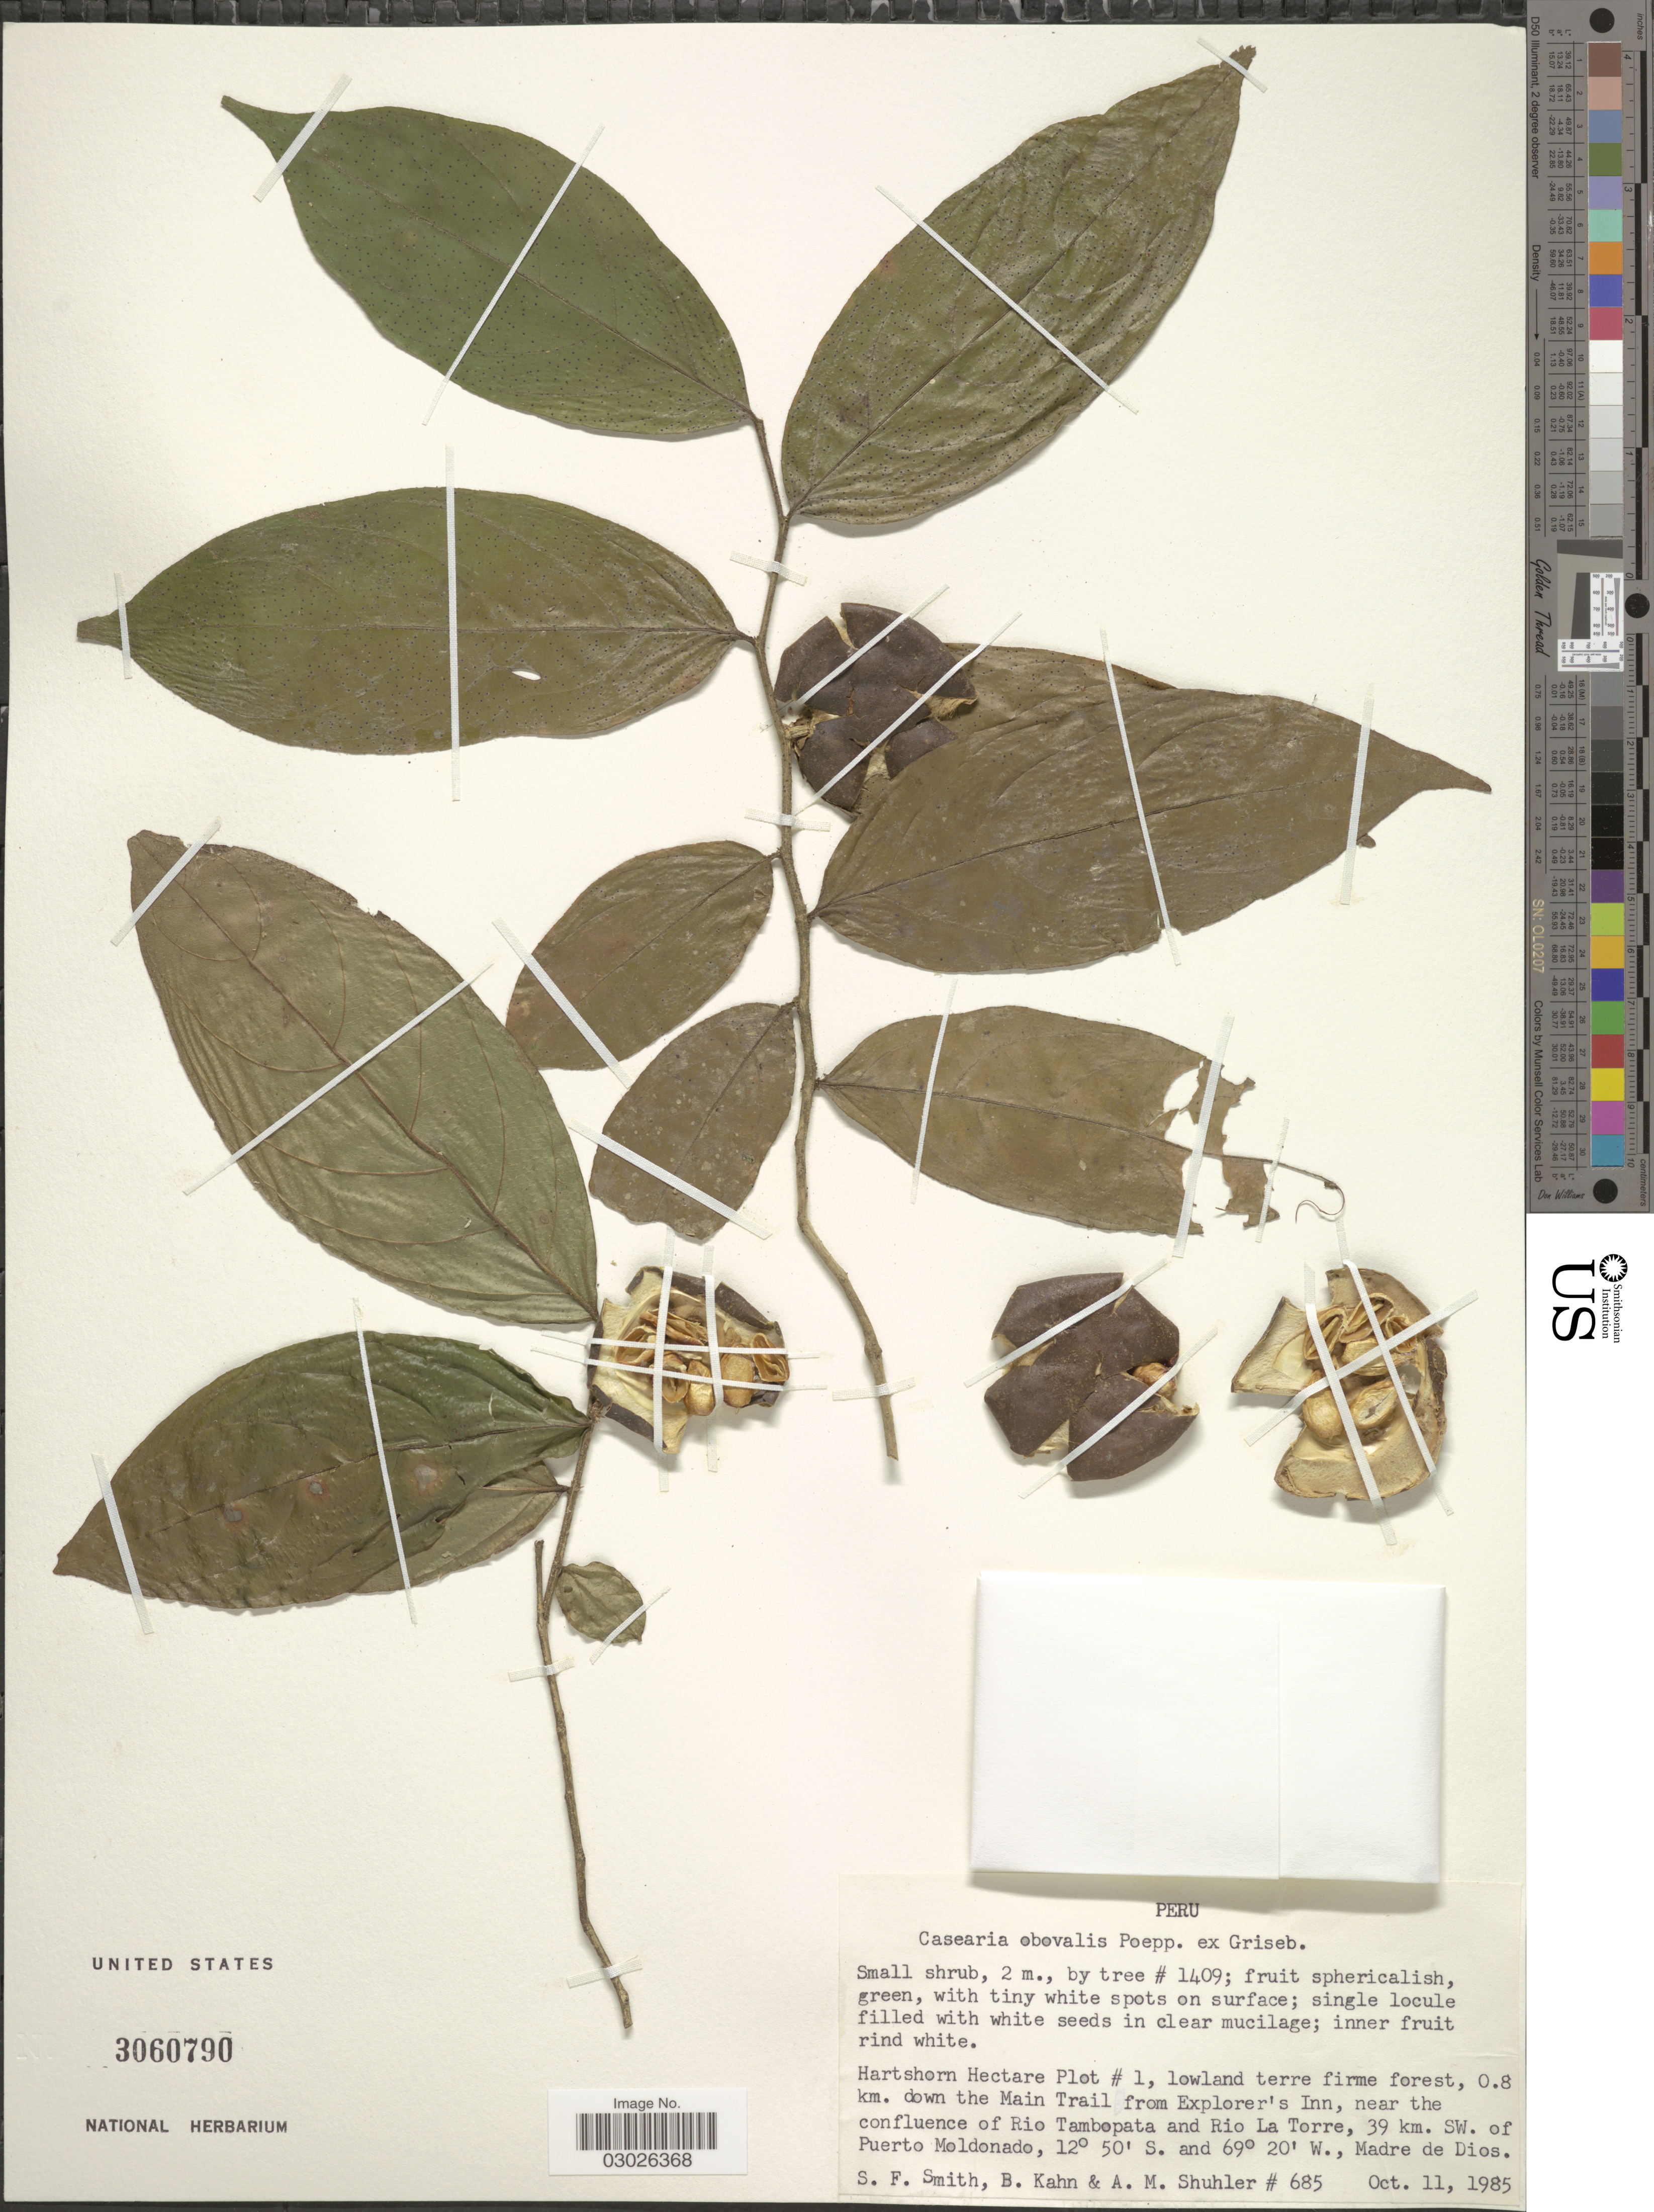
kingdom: Plantae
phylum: Tracheophyta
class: Magnoliopsida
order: Malpighiales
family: Salicaceae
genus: Casearia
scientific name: Casearia obovalis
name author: Poepp. ex Griseb.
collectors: S.F. Smith, B. Kahn & A. Shuhler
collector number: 685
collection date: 1985-10-11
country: Peru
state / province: Madre de Dios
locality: Hartshorn Hectare Plot # 1, lowland terre firme forest, 0.8 km. down the Main Trail from Explorer's Inn, near the confluence of Rio Tambopata and Rio la Torre, 39 km. SW. of Puerto Moldonado, Madre de Dios.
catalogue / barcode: US 3060790